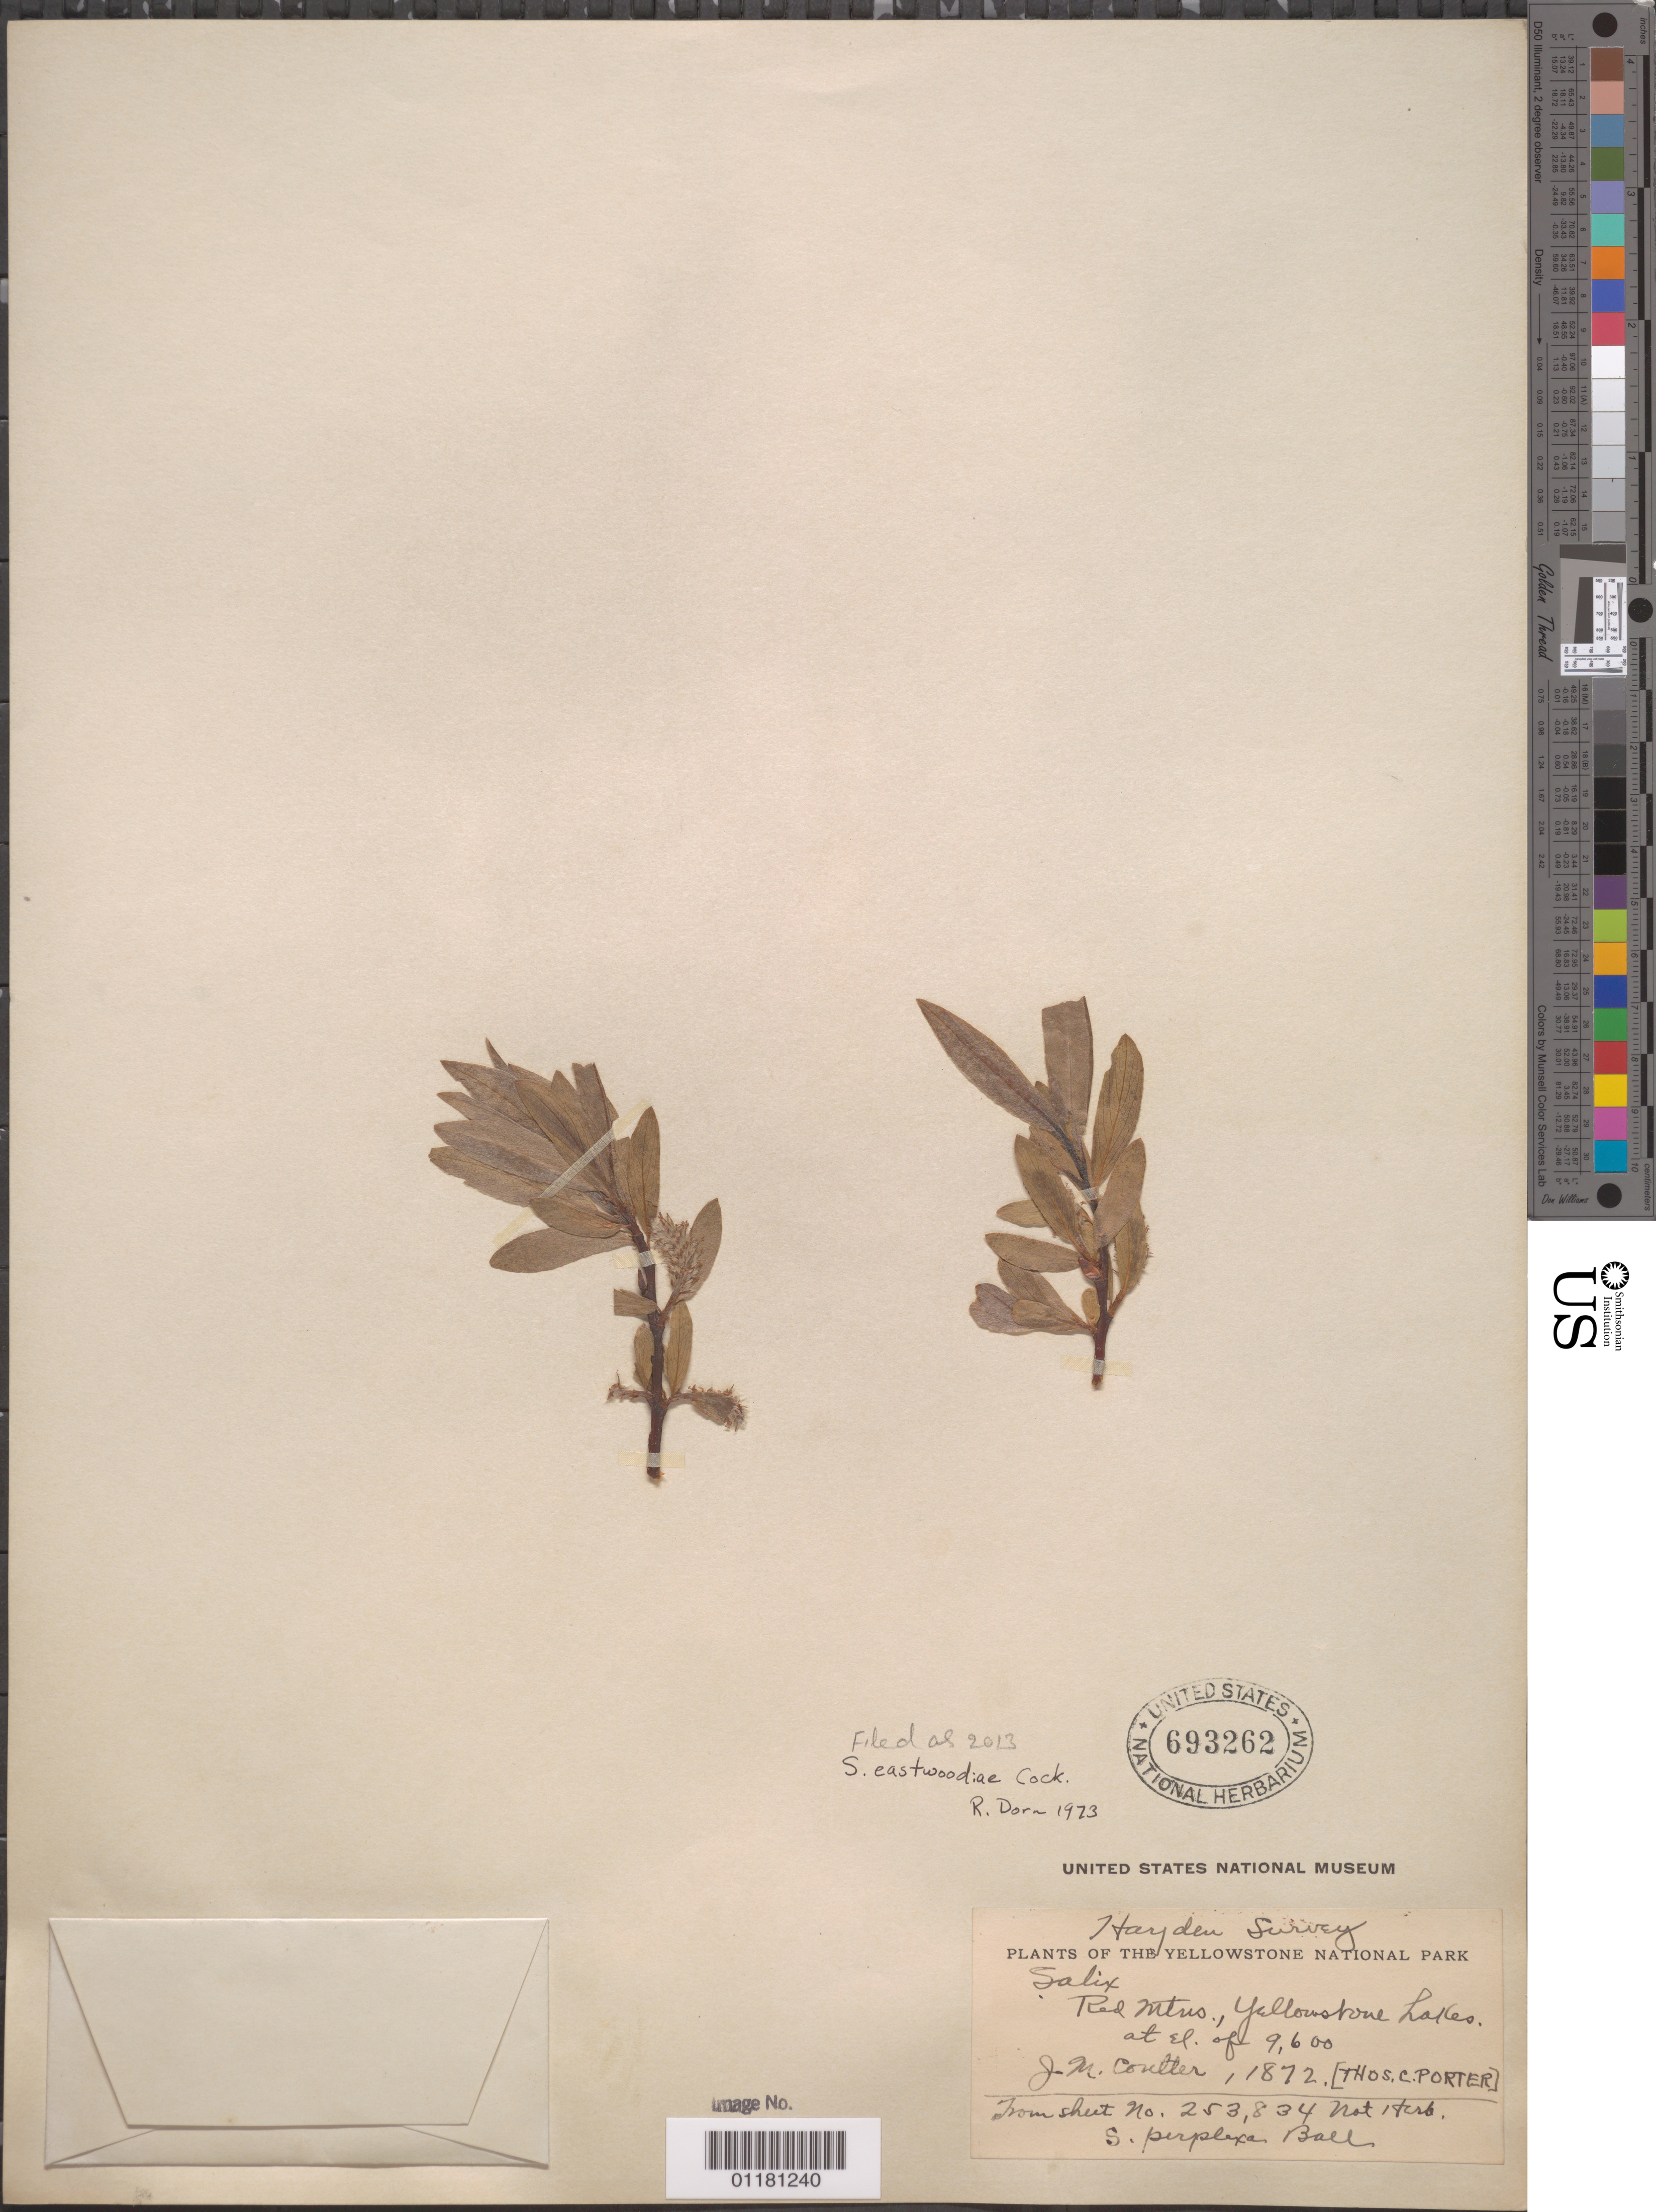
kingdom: Plantae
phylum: Tracheophyta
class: Magnoliopsida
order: Malpighiales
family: Salicaceae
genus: Salix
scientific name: Salix eastwoodiae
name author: Cockerell ex A. Heller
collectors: J. M. Coulter & T. C. Porter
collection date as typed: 1872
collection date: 1872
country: United States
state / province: Wyoming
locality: Red Mts., Yellowstone Lakes.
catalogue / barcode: US 693262